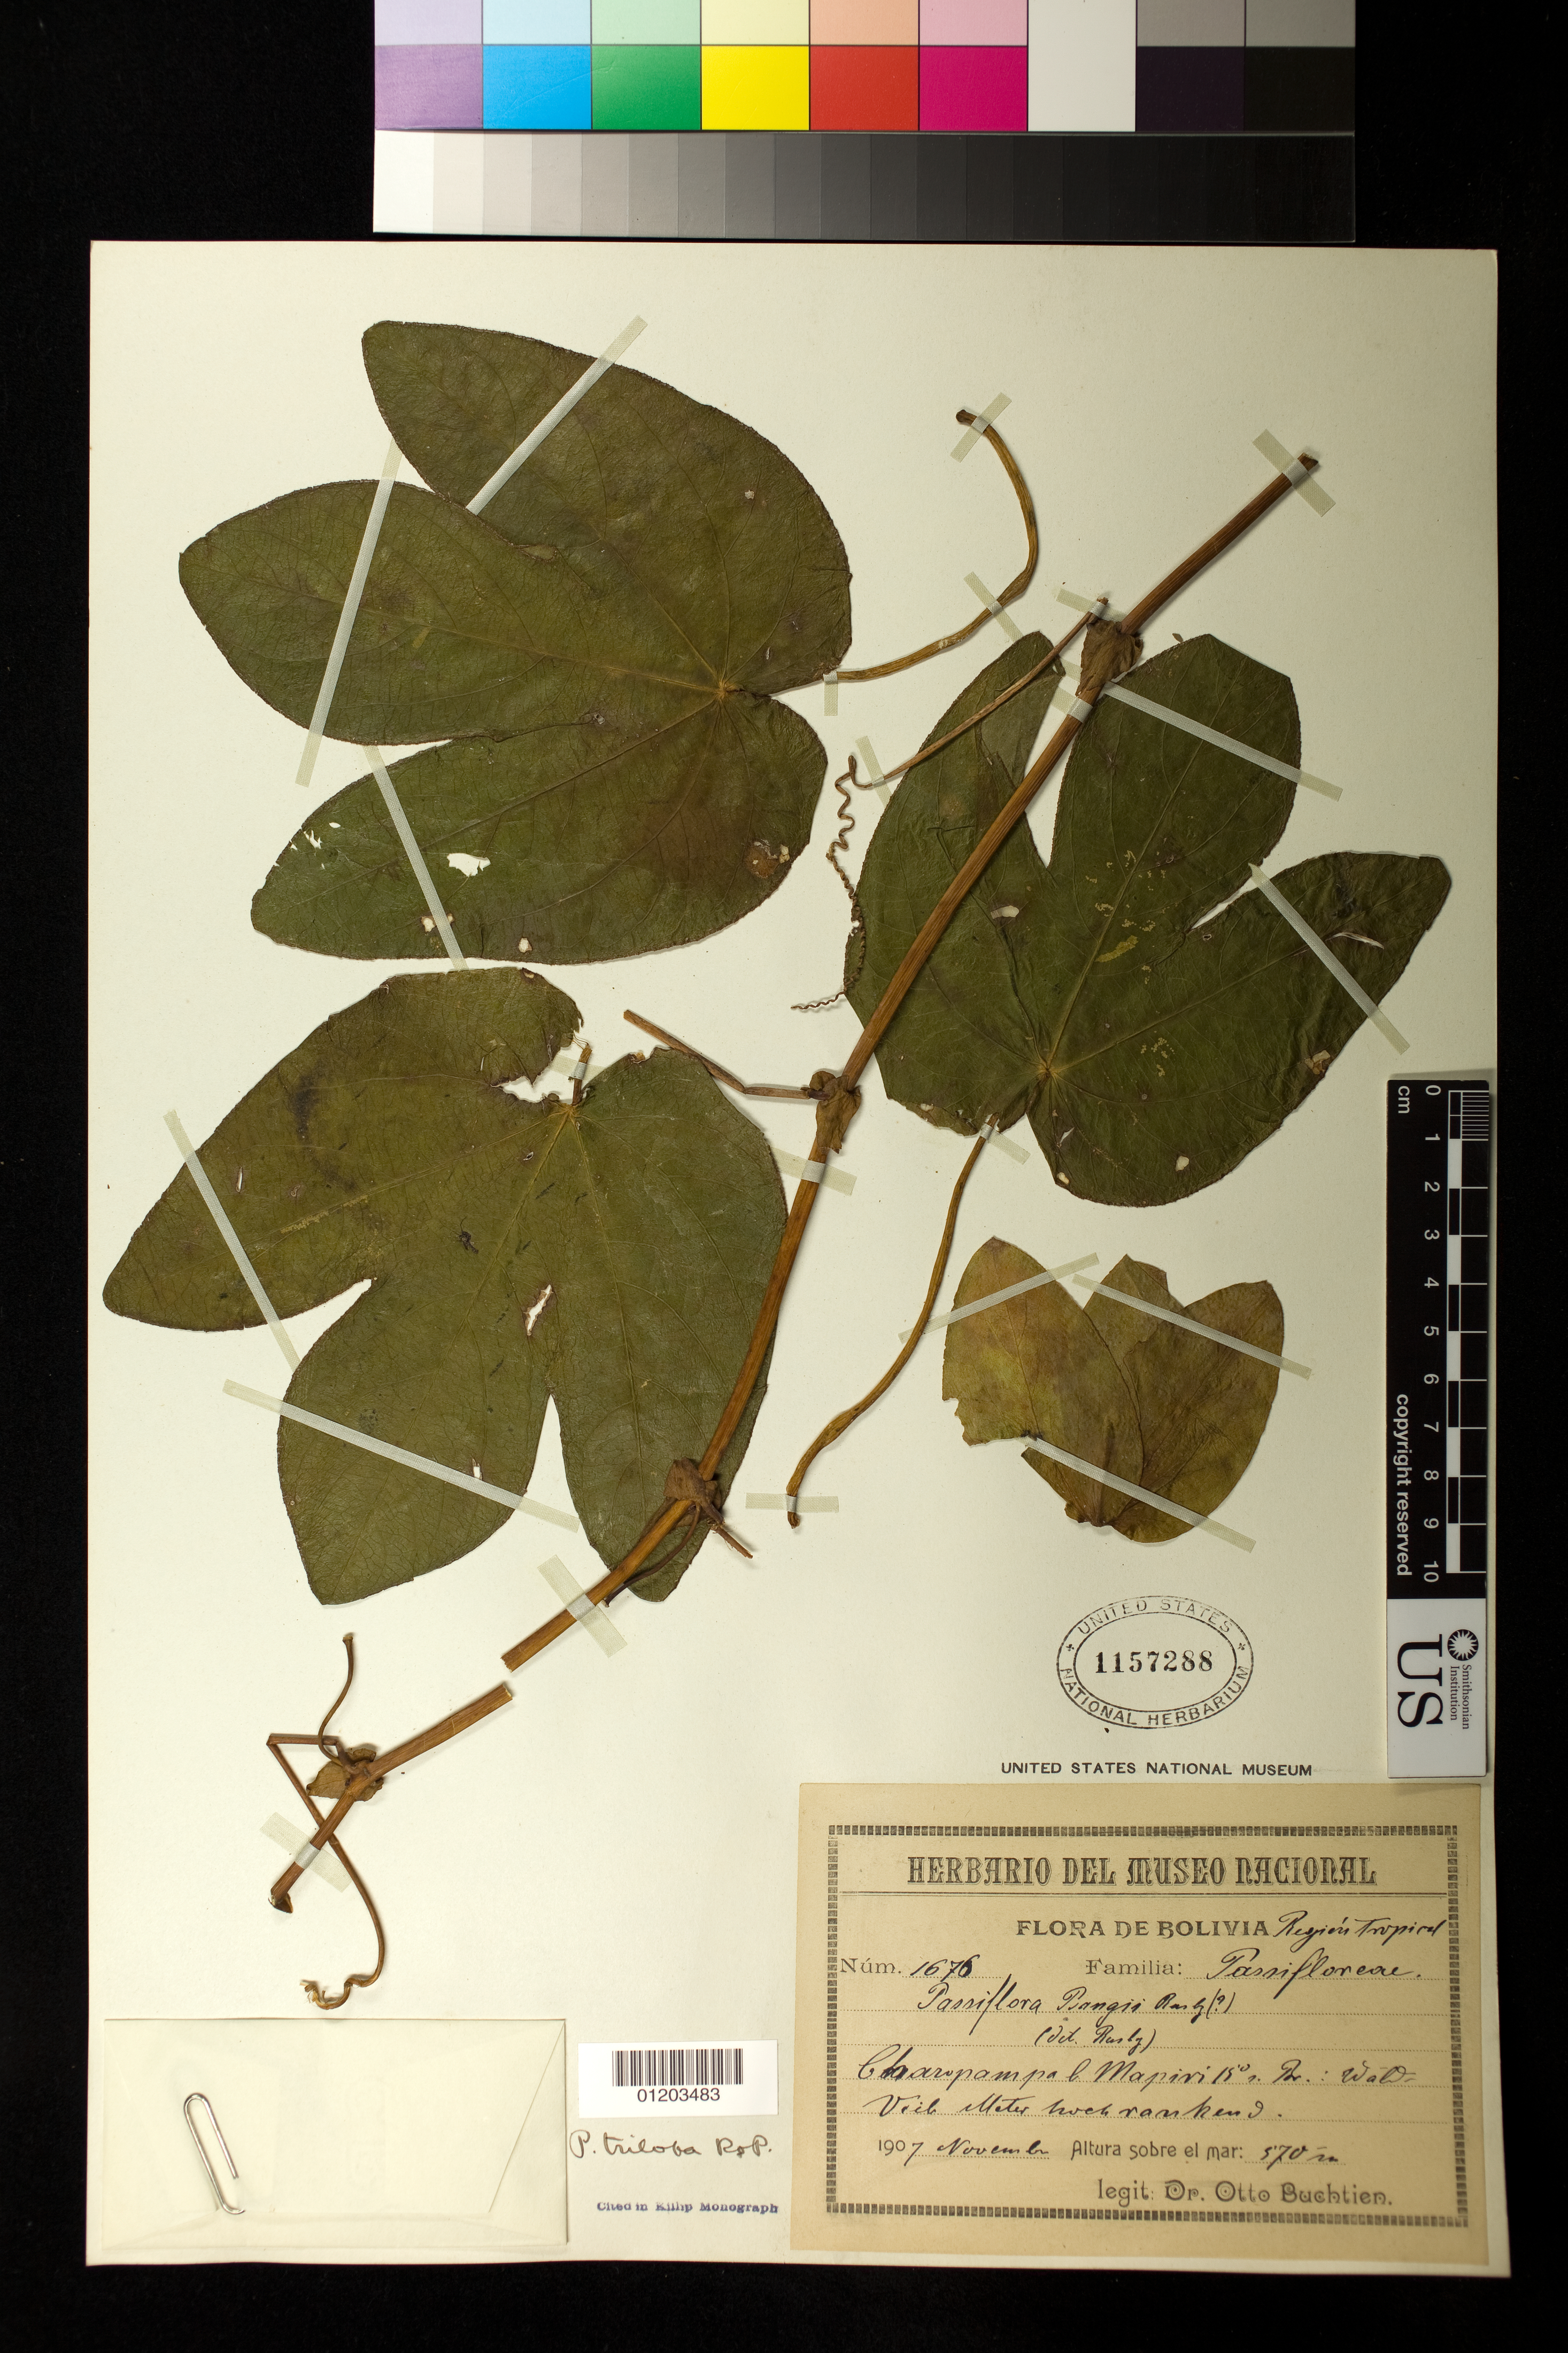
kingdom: Plantae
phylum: Tracheophyta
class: Magnoliopsida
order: Malpighiales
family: Passifloraceae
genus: Passiflora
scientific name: Passiflora triloba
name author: Ruiz & Pav. ex DC.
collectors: O. Buchtien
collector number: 1676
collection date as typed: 01 Nov 1907 or 11 Jan 1907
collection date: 1907-01-11 or 1907-11-01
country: Bolivia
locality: Mapiri; Choropampa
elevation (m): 570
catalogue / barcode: US 1157288